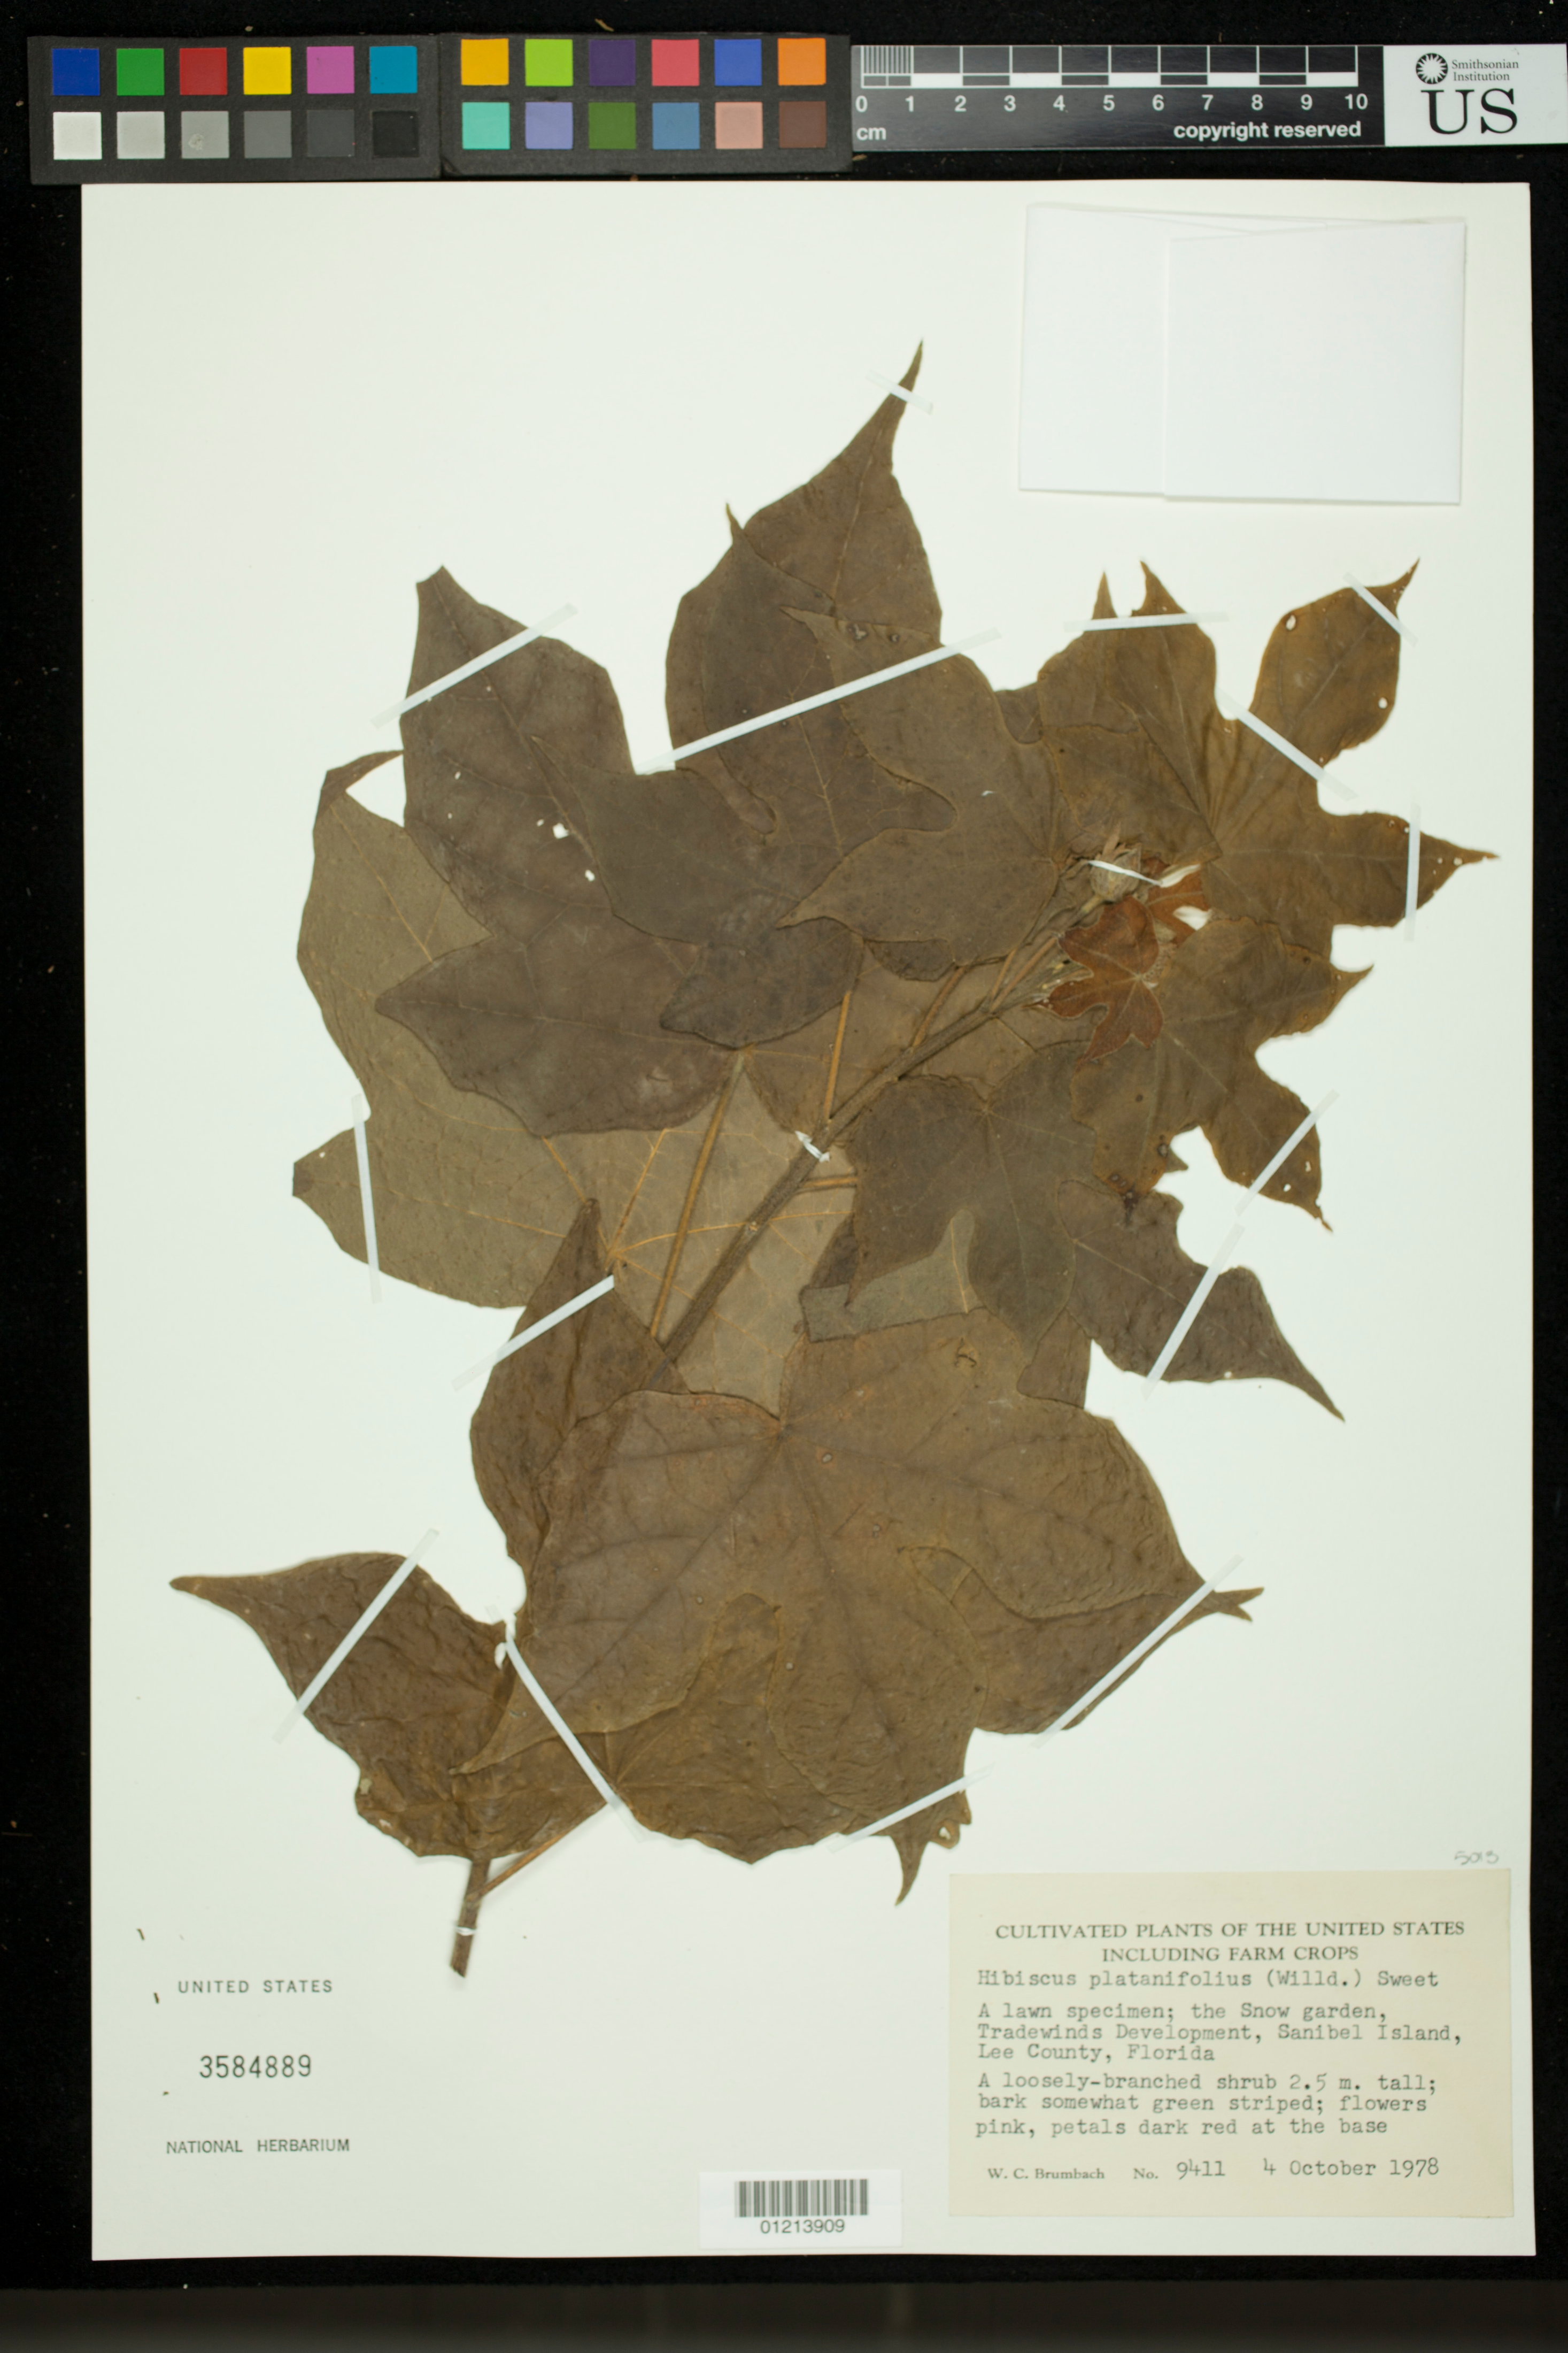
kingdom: Plantae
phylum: Tracheophyta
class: Magnoliopsida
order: Malvales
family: Malvaceae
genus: Hibiscus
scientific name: Hibiscus platanifolius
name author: (Willd.) Sweet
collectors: W. C. Brumbach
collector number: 9411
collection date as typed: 10 Apr 1978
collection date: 1978-04-10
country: United States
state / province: Florida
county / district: Lee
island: Sanibel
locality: Lawn specimen; the Snow garden, Tradewinds Development, Sanibel Island, Lee County.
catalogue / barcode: US 3584889